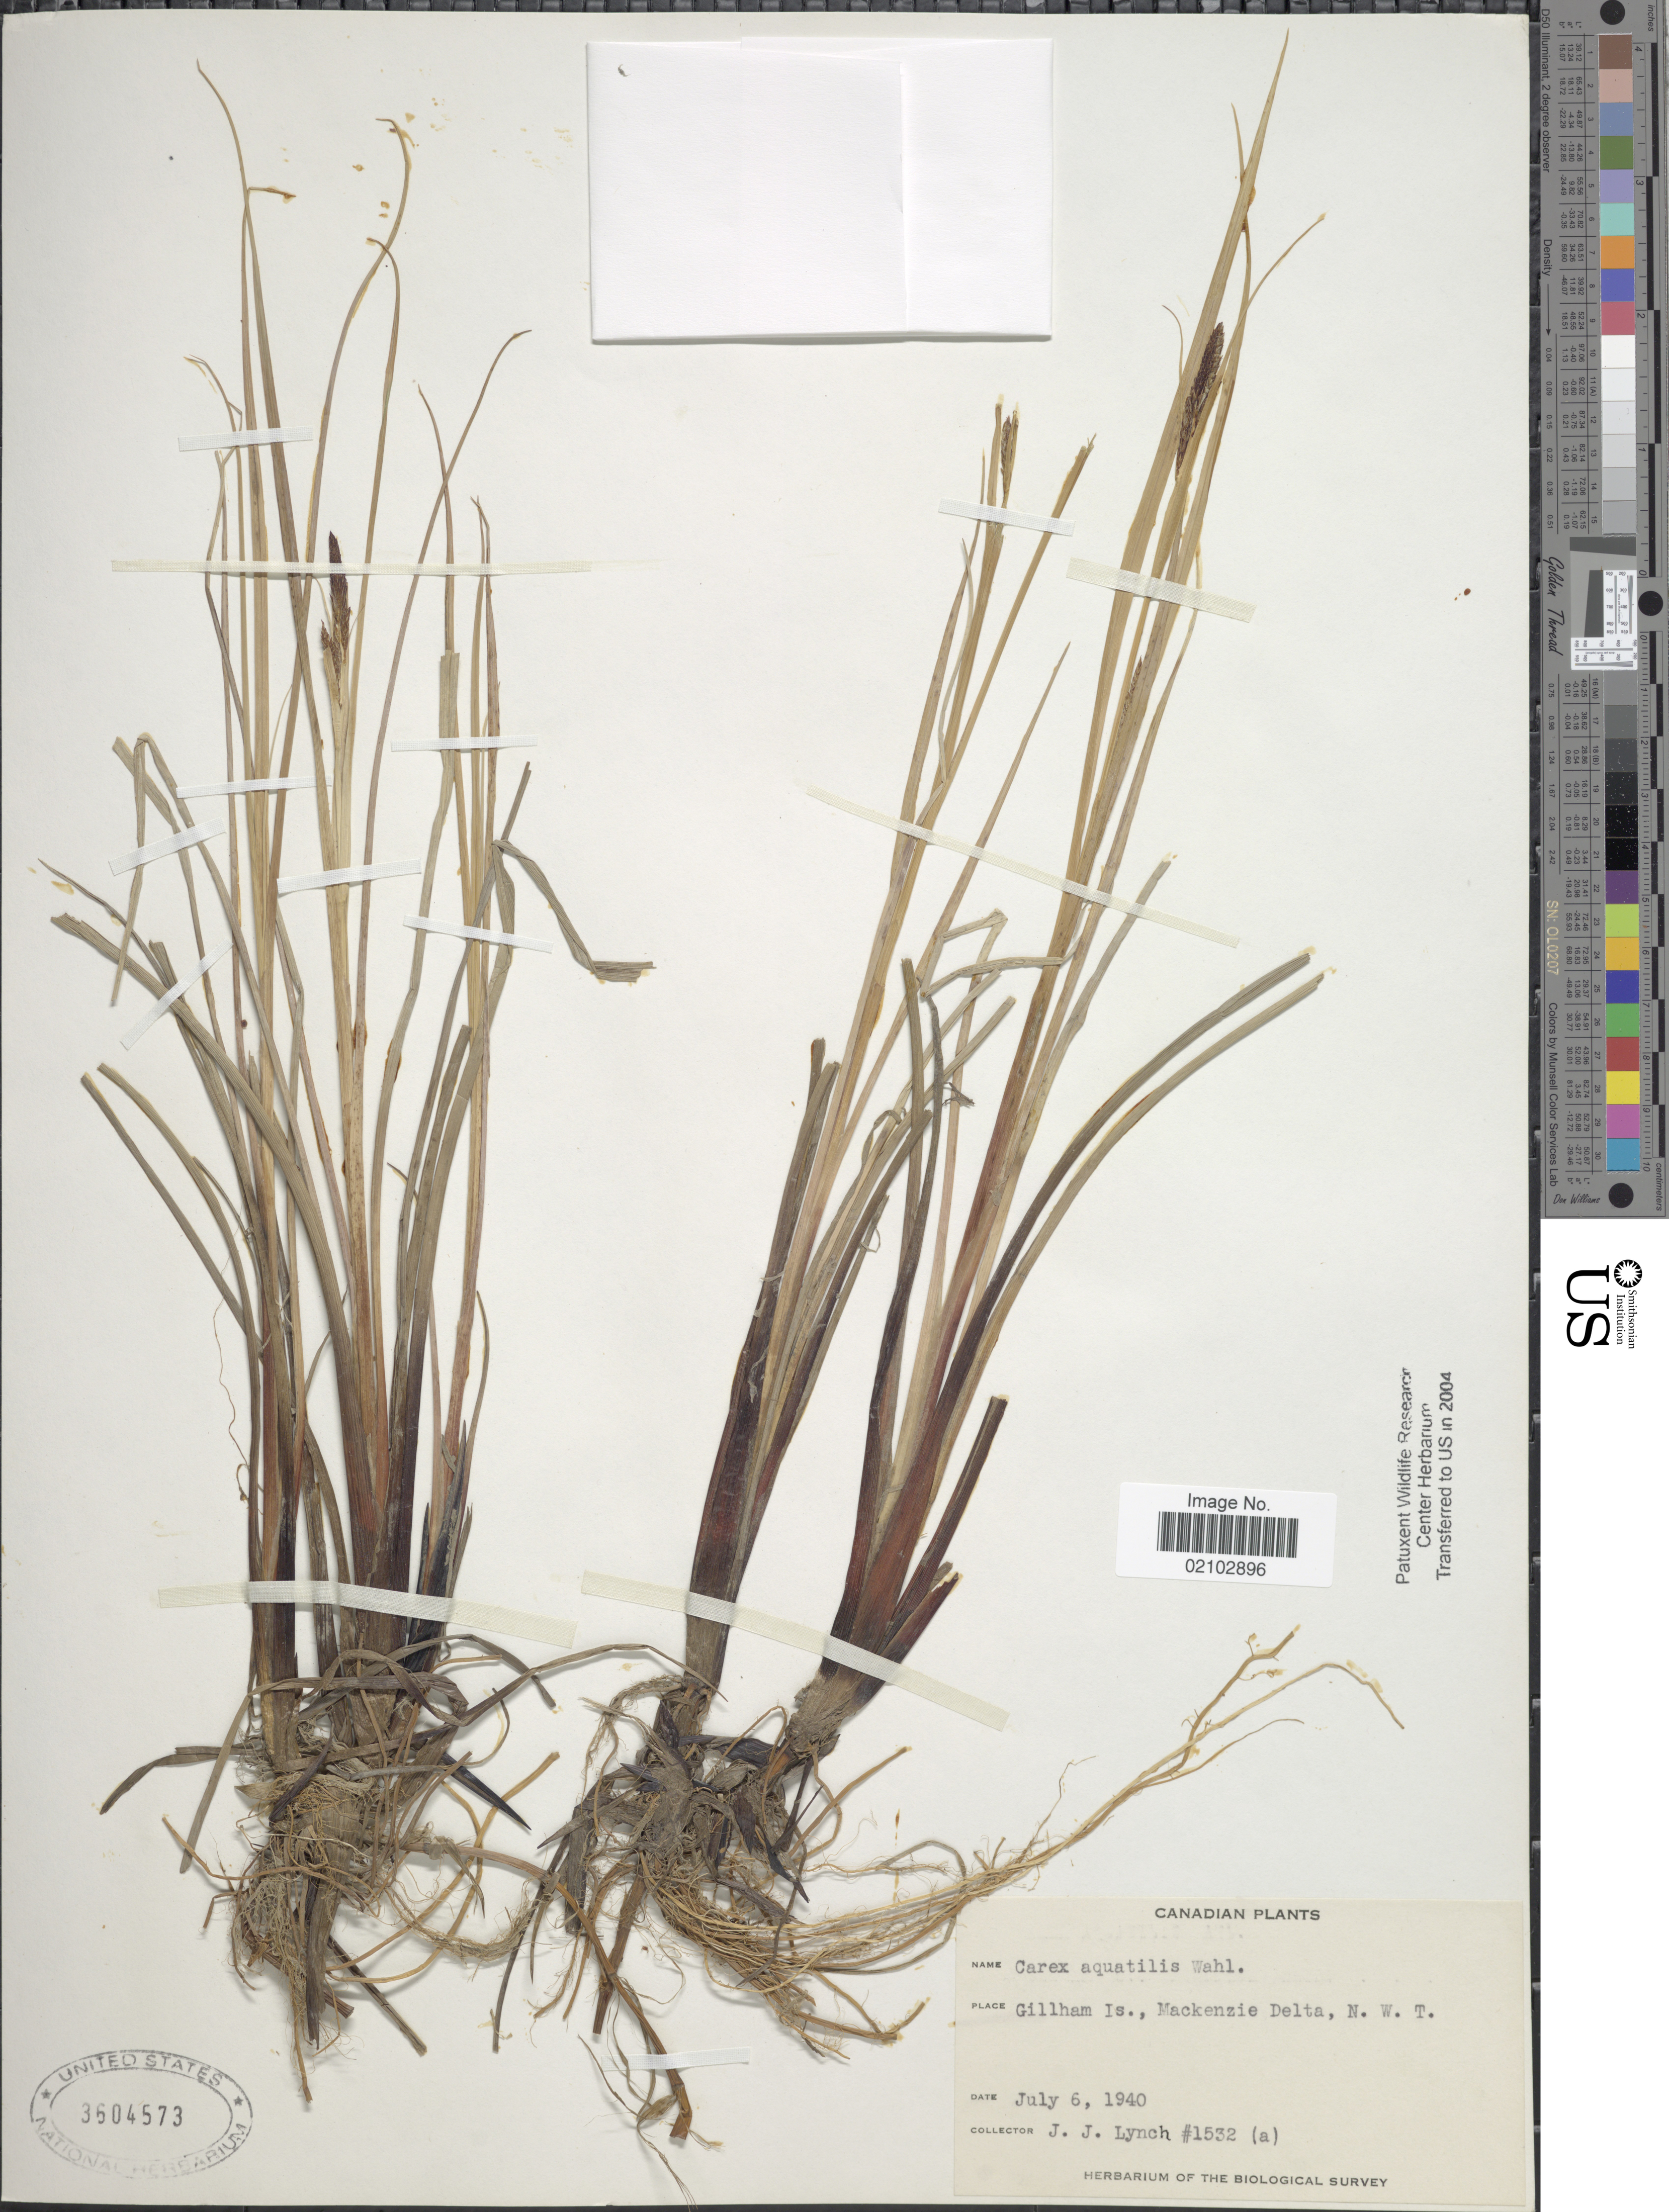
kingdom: Plantae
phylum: Tracheophyta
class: Liliopsida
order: Poales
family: Cyperaceae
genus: Carex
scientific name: Carex aquatilis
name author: Wahlenb.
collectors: J. Lynch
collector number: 1532(a)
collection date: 1940-07-06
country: Canada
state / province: Northwest Territories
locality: Gillham Is., Mackenzie Delta.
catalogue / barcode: US 3604573